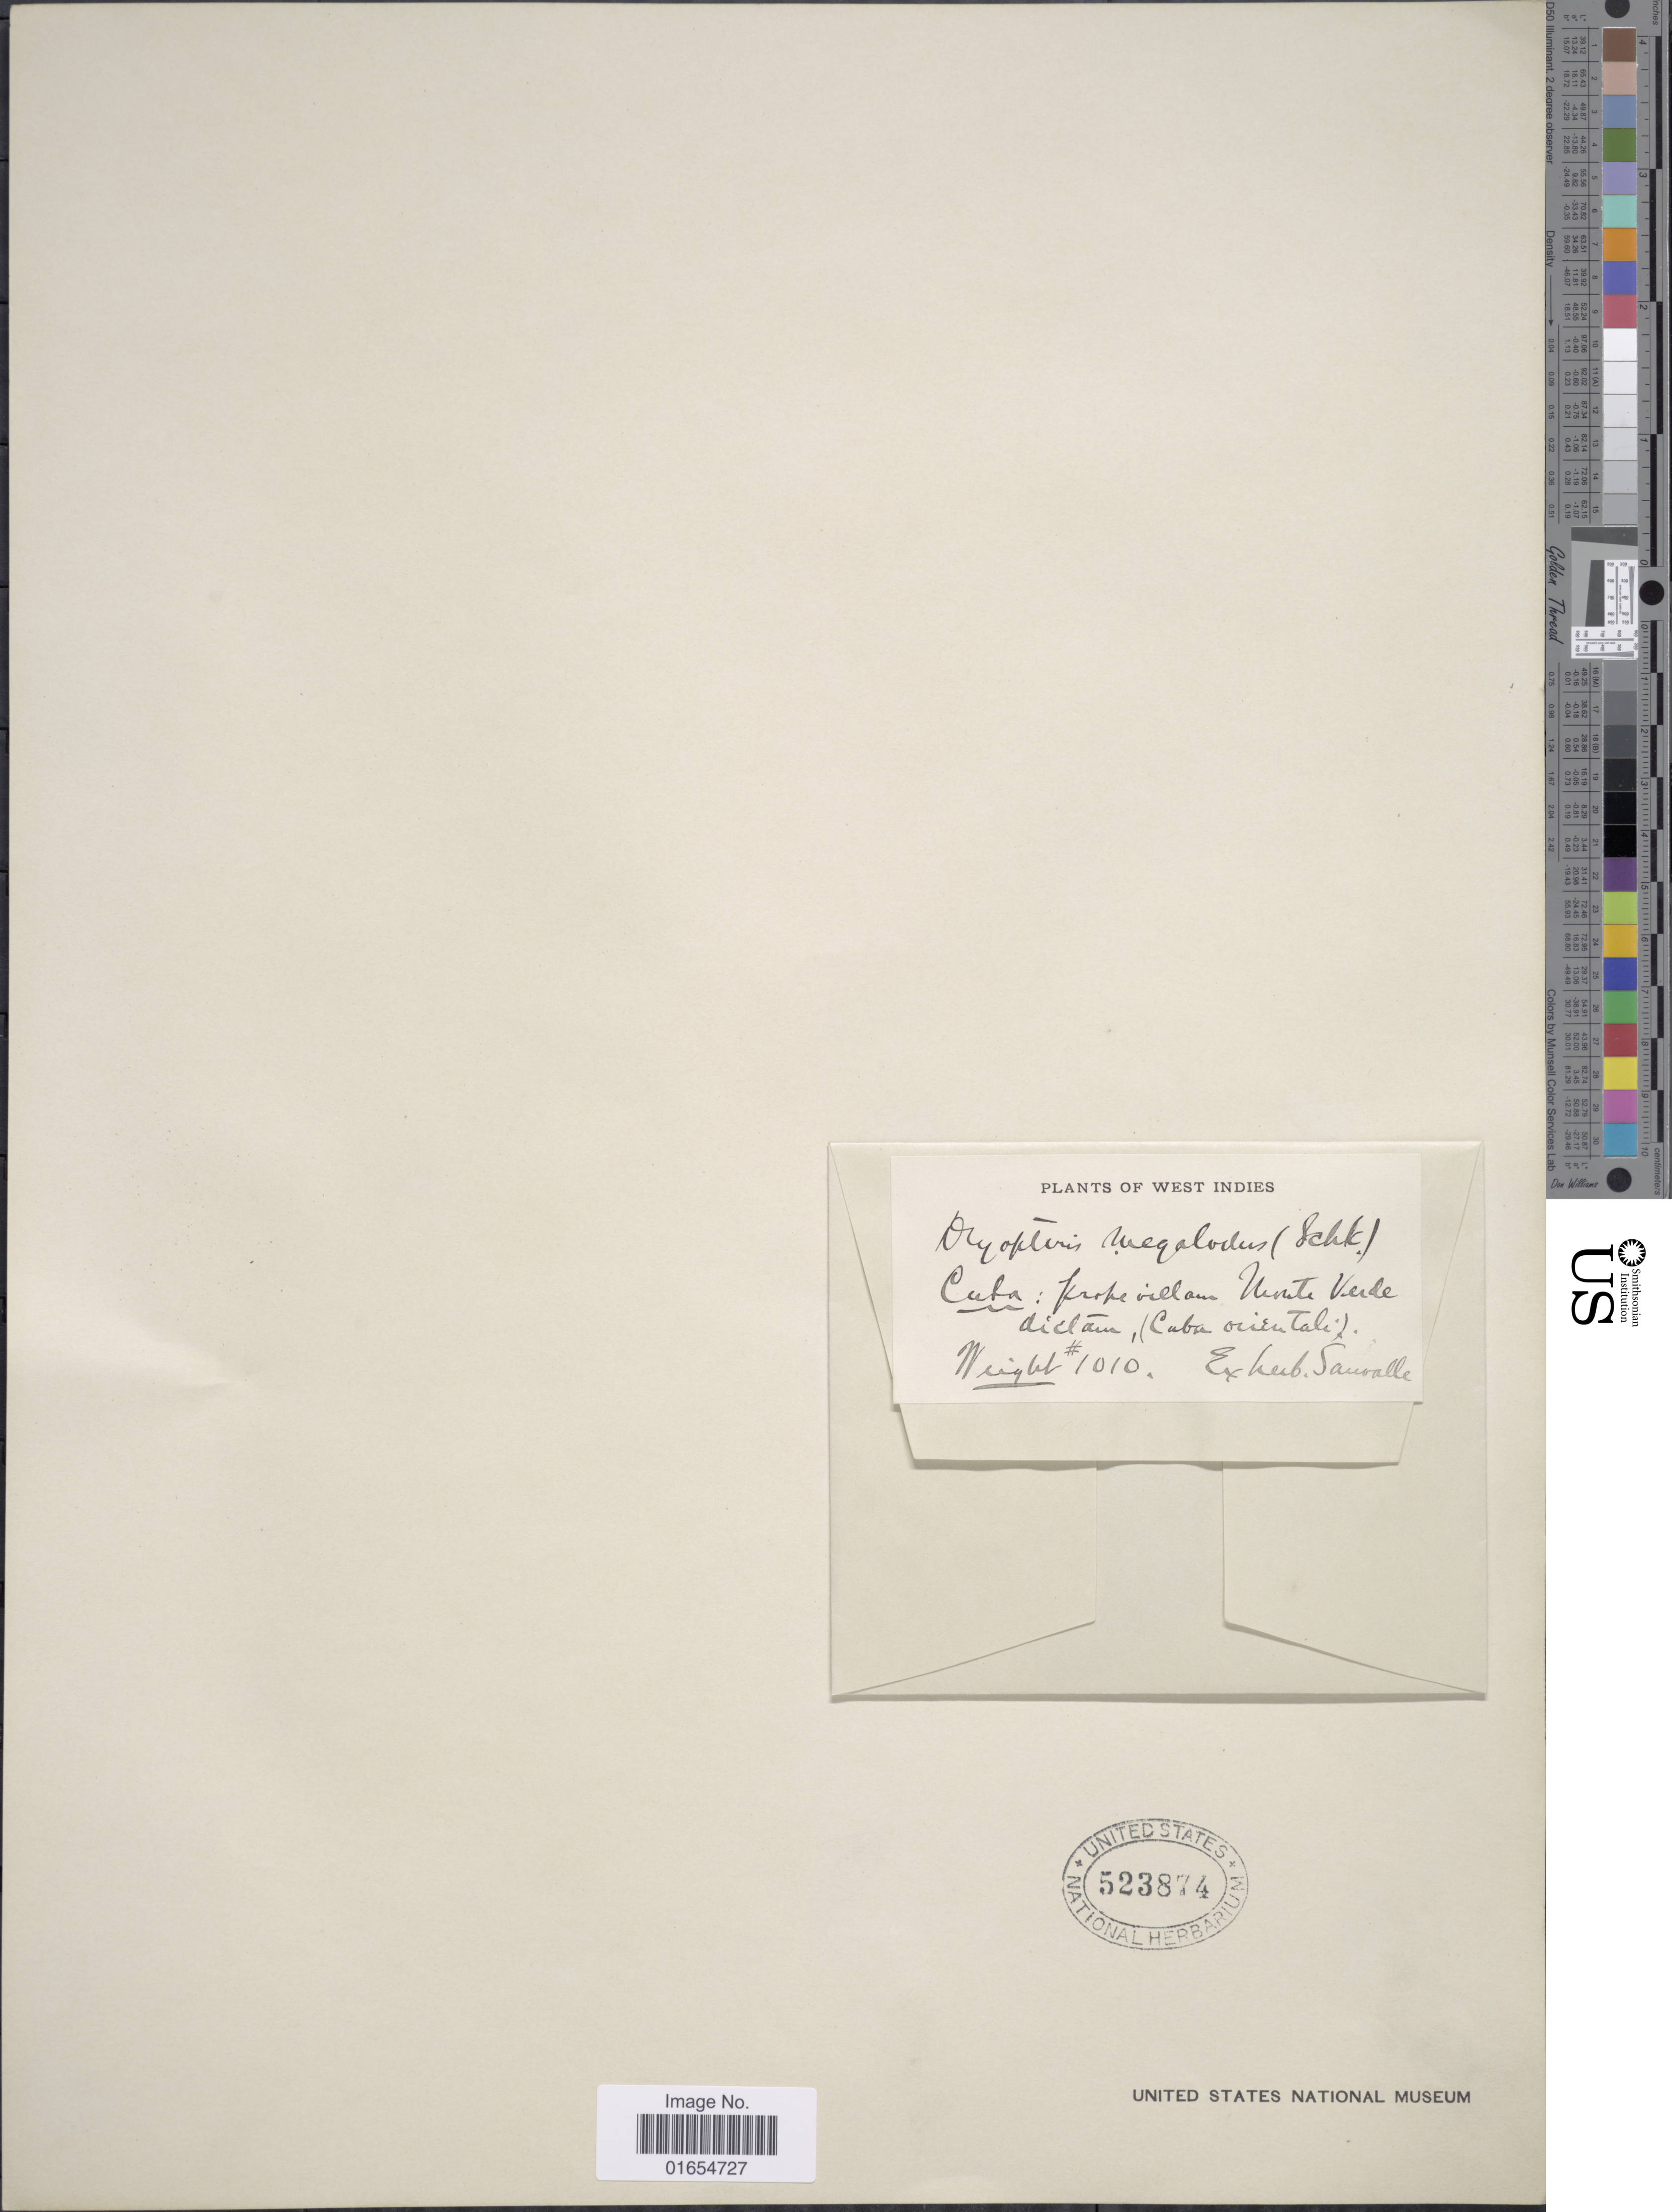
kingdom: Plantae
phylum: Tracheophyta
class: Polypodiopsida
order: Polypodiales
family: Thelypteridaceae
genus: Goniopteris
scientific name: Goniopteris pennata (Poir.) comb. nov., ined 2015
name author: (Poir.)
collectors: Wright, --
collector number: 1010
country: Cuba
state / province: Oriente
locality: Prope villam Monte Verde Diclam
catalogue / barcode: US 523874